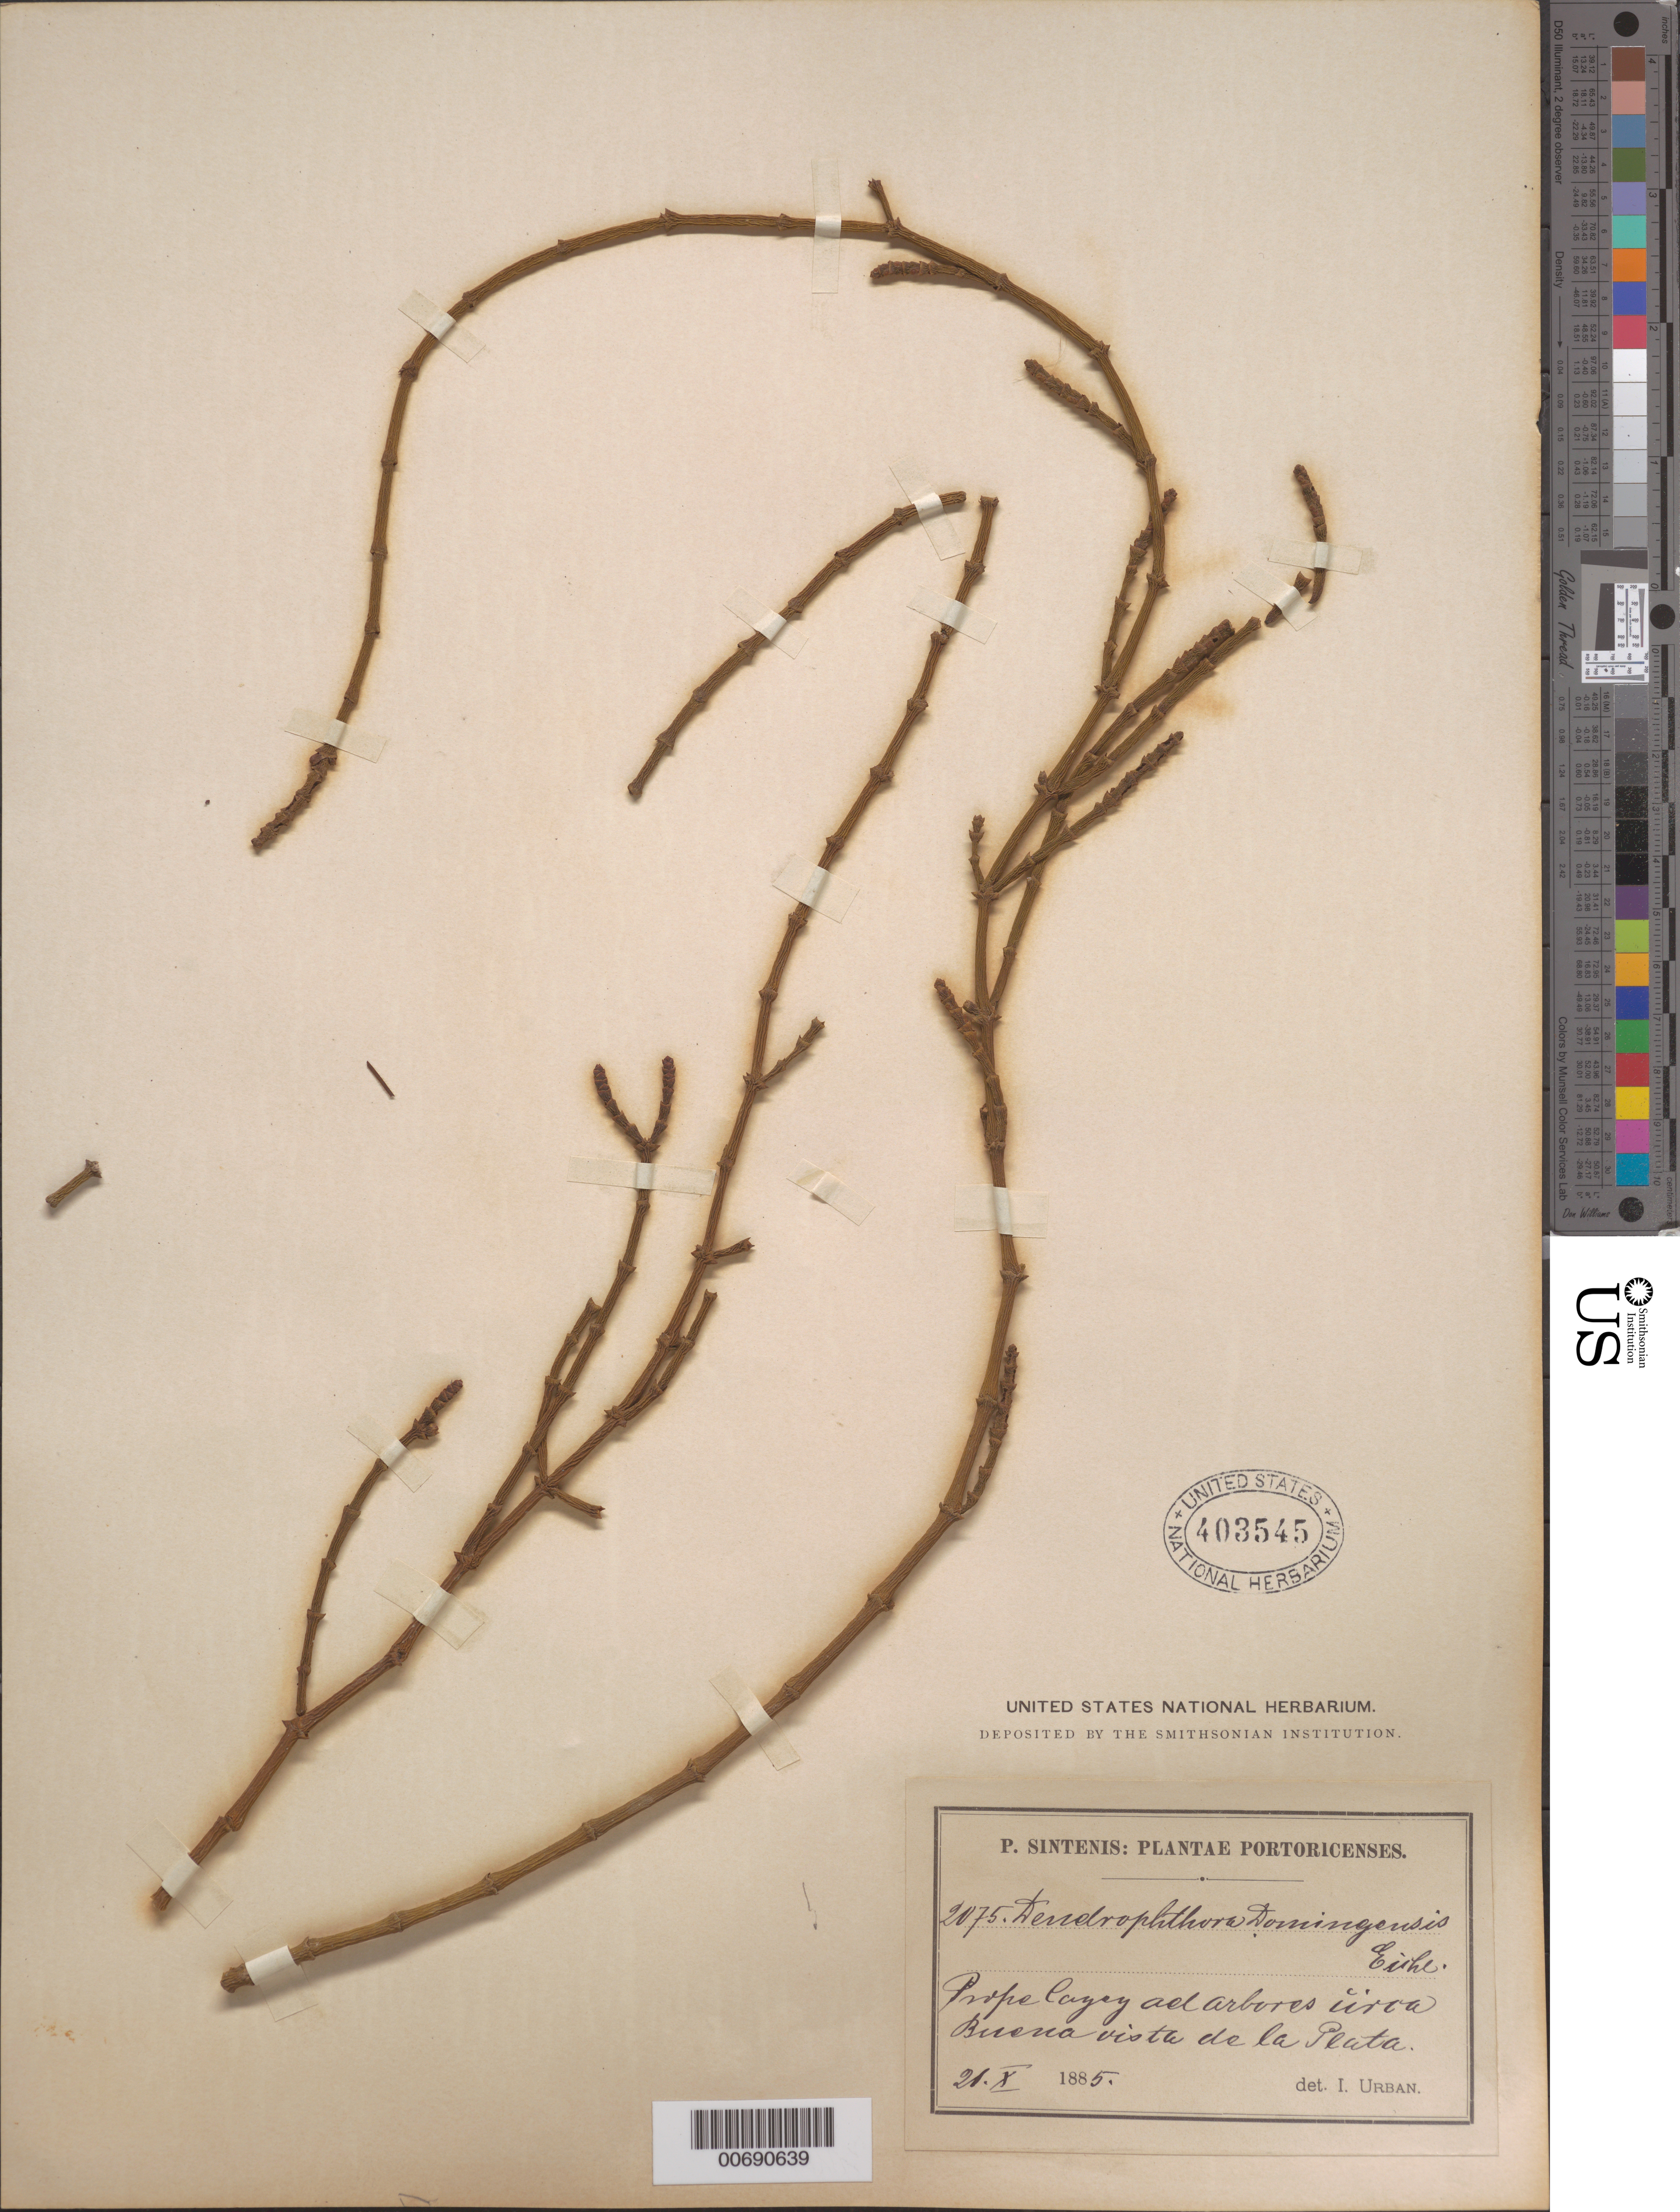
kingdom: Plantae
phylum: Tracheophyta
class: Magnoliopsida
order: Santalales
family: Viscaceae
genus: Dendrophthora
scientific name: Dendrophthora domingensis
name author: (Spreng.) Eichler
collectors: P. Sintenis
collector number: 2075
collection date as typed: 21 Oct 1885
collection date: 1885-10-21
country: Puerto Rico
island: Greater Antilles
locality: Prope Cayey ad arbores circa Buena vista de la Plata.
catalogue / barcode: US 403545